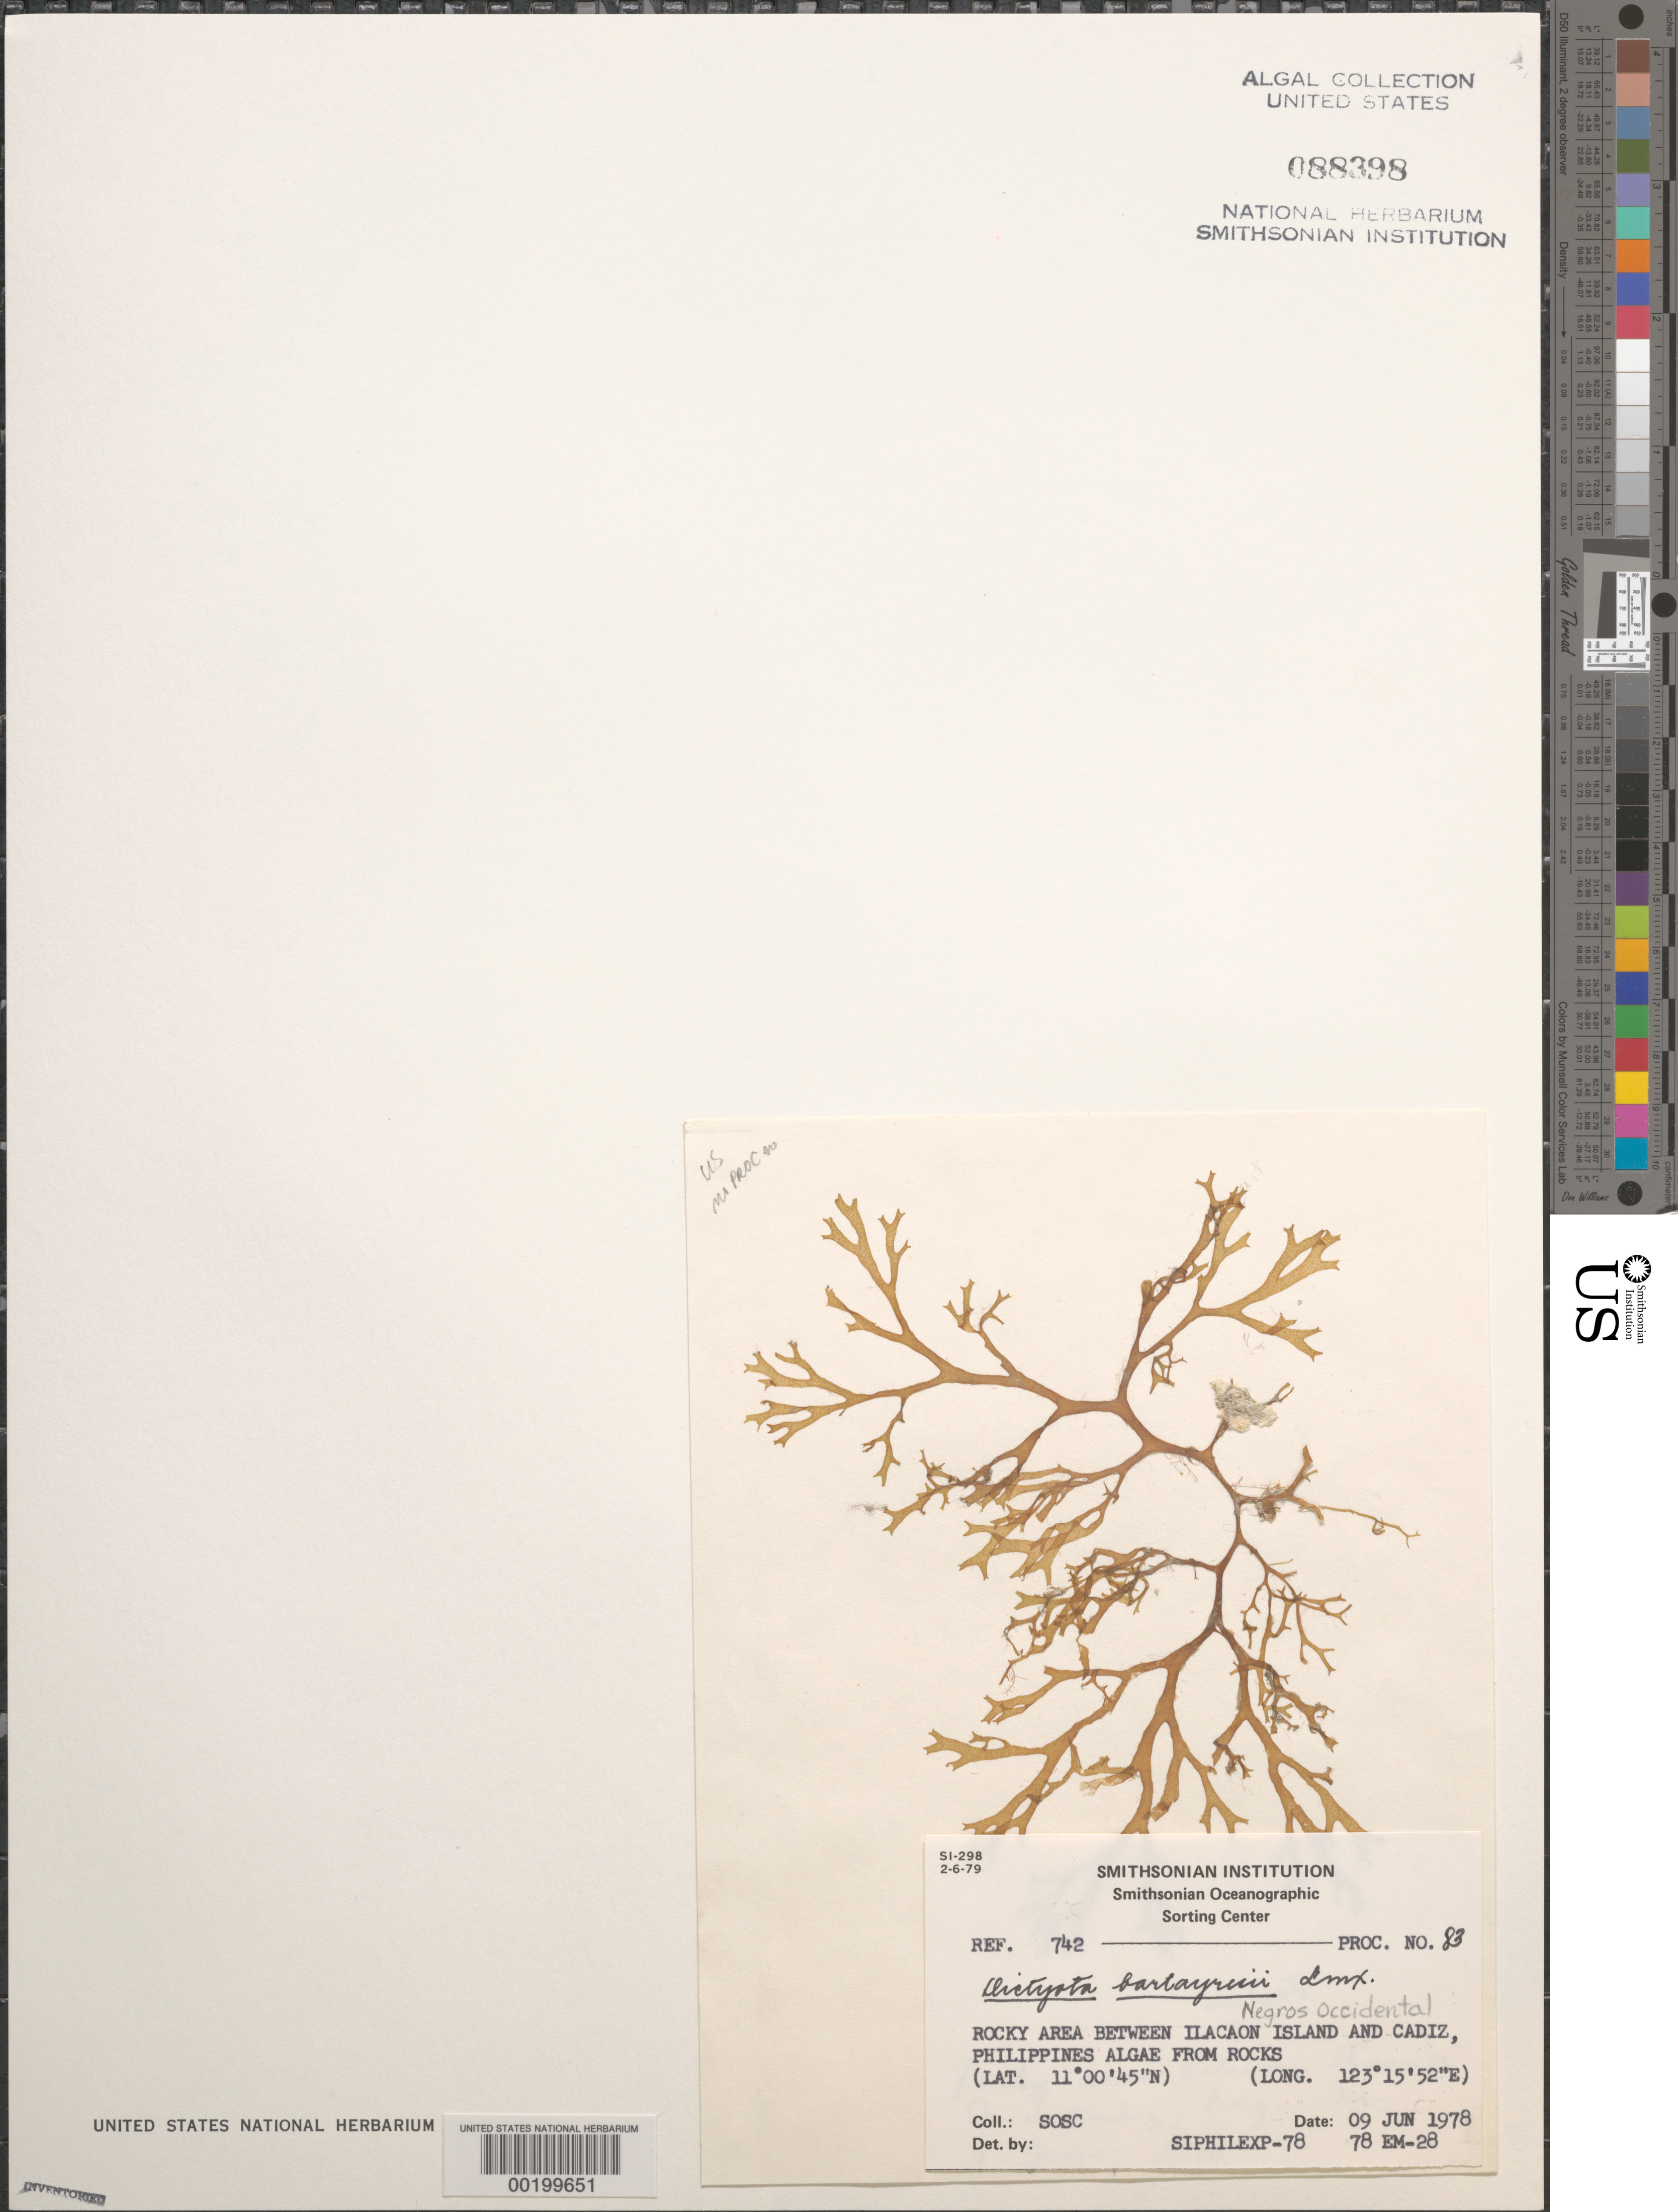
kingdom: Chromista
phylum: Ochrophyta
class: Phaeophyceae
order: Dictyotales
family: Dictyotaceae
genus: Dictyota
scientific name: Dictyota bartayresiana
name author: J.V.Lamouroux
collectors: SOSC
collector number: Station 78 Em-28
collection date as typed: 09 Jun 1978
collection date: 1978-06-09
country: Philippines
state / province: Western Visayas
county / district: Negros Occidental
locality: Between ilacaon island & cadiz, negros occidental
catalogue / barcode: US 88398